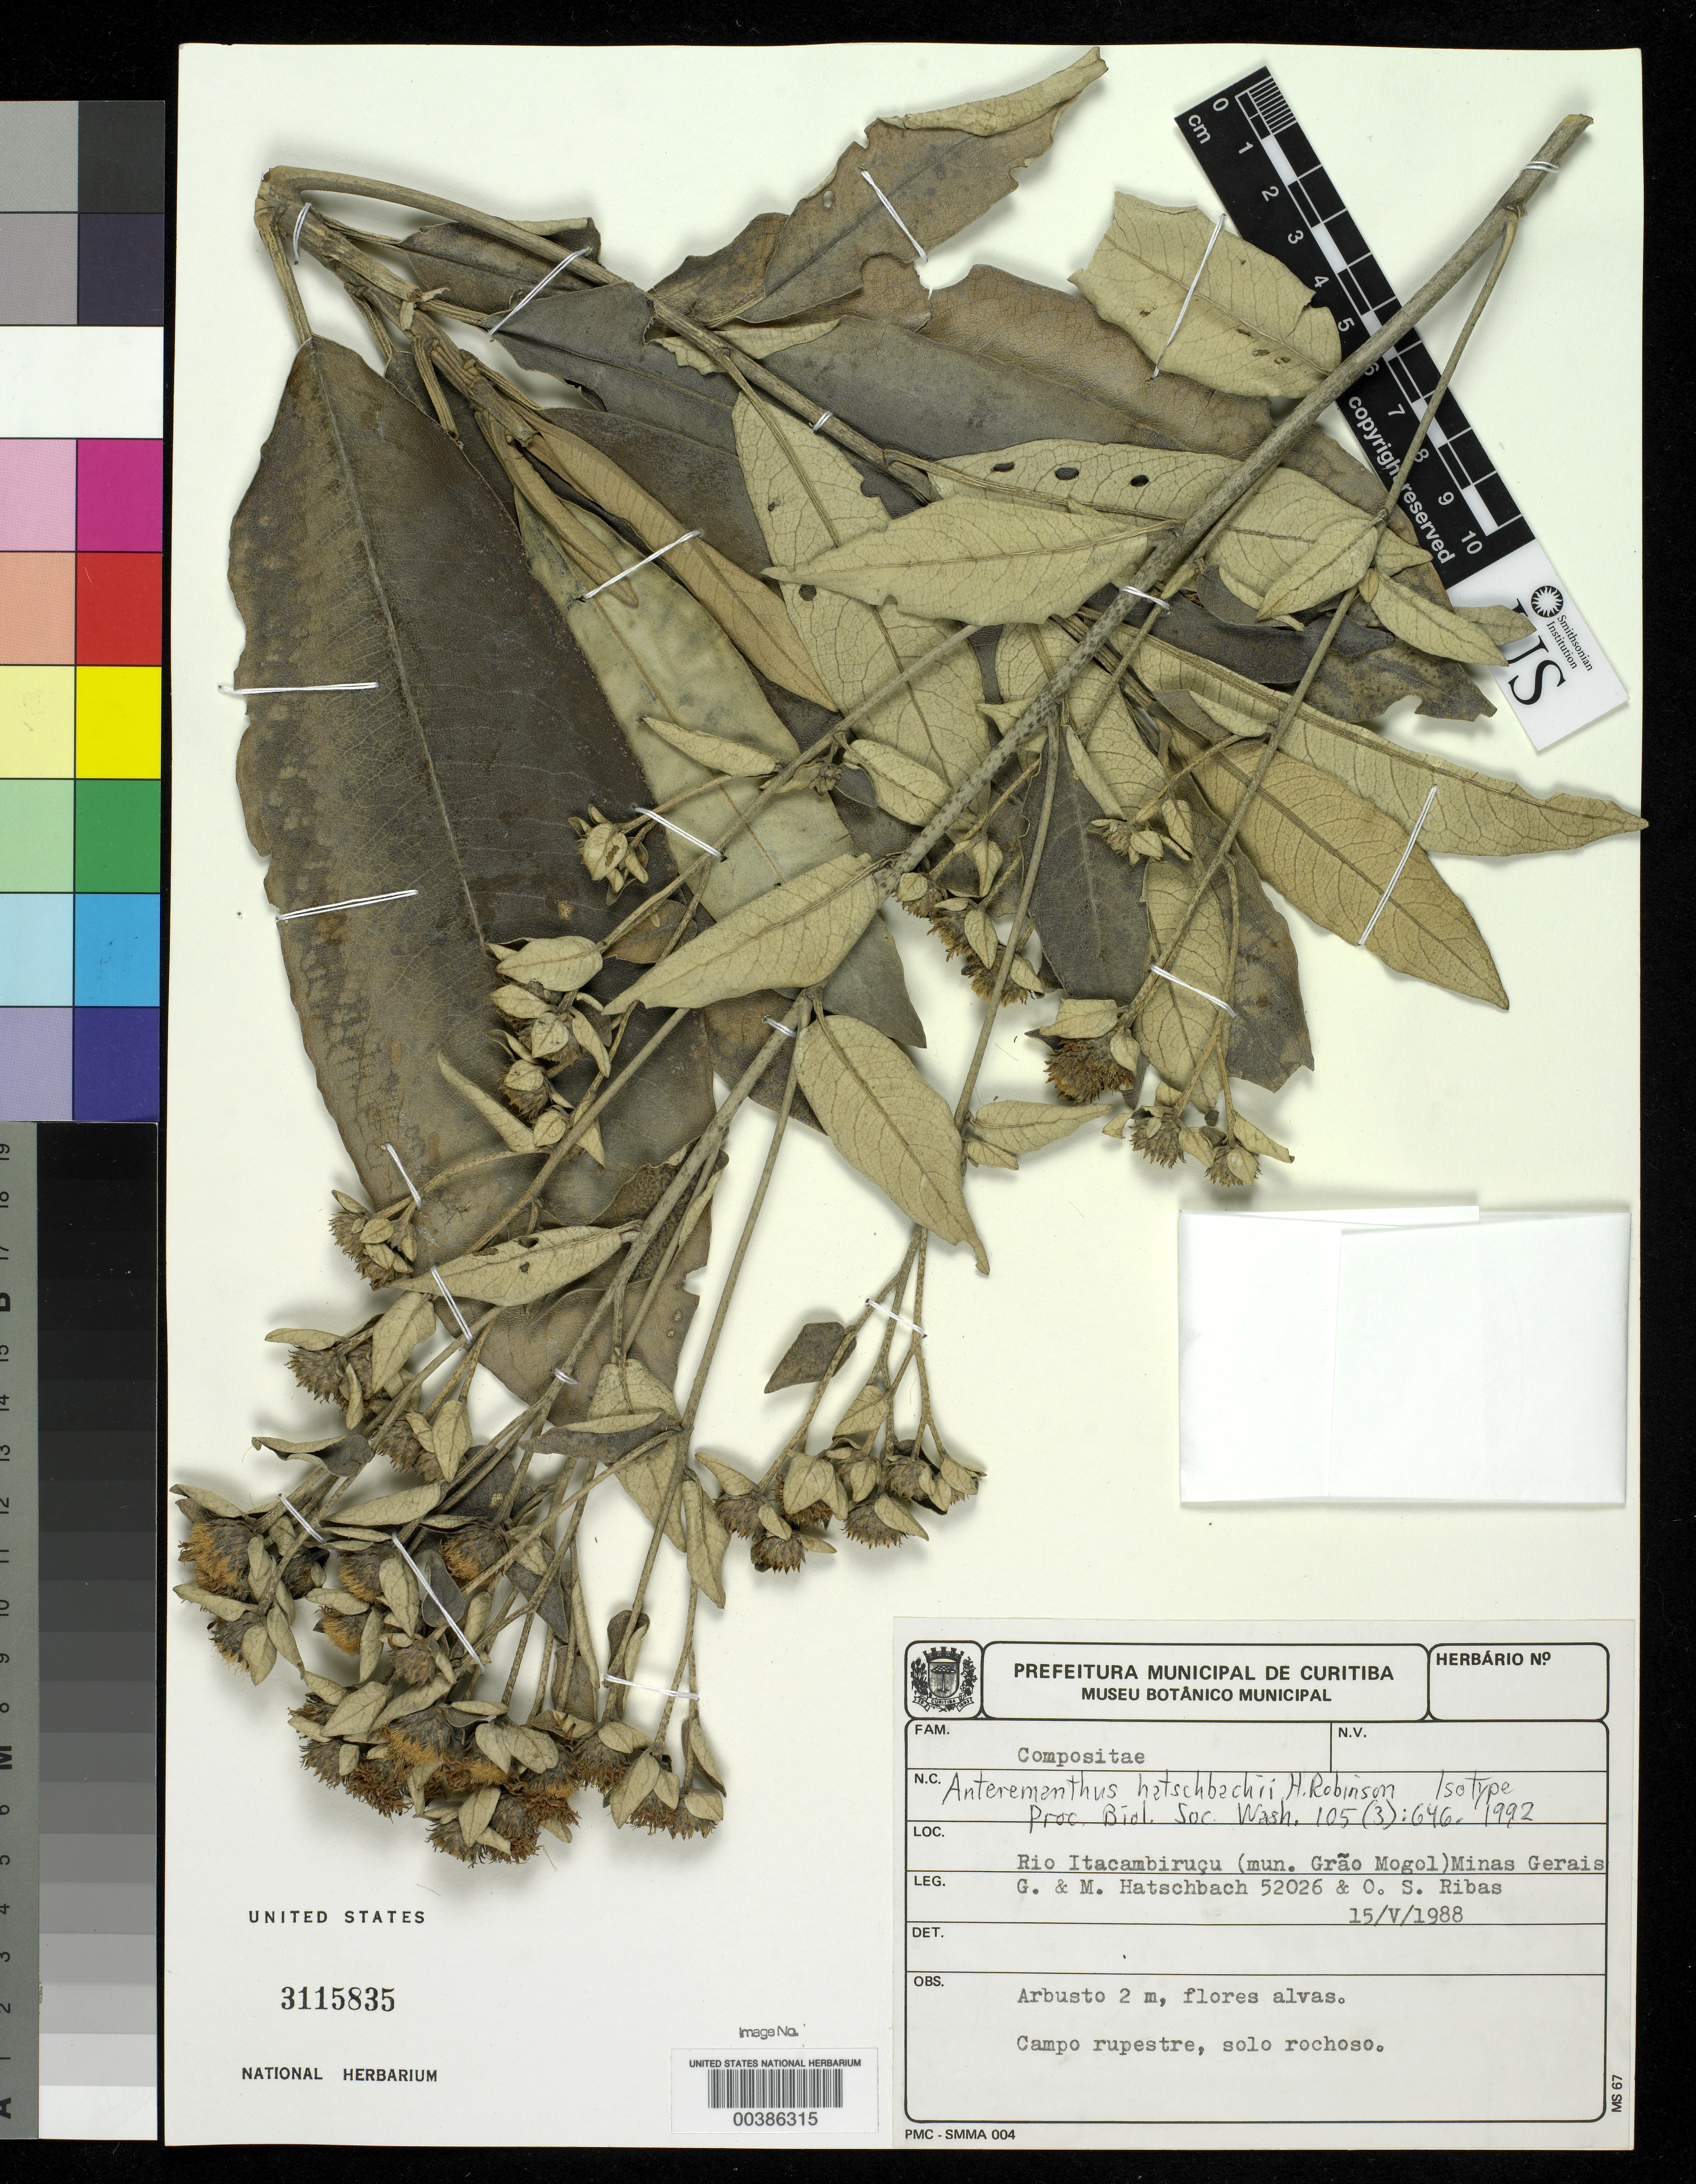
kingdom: Plantae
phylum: Tracheophyta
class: Magnoliopsida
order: Asterales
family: Asteraceae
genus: Anteremanthus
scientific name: Anteremanthus hatschbachii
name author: H. Rob.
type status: Isotype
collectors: G. Hatschbach, M. M. Hatschbach & O. S. Ribas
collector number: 52026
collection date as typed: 15 May 1988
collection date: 1988-05-15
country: Brazil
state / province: Minas Gerais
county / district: Grão Mogol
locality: Rio Itacambirucu.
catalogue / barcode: US 3115835